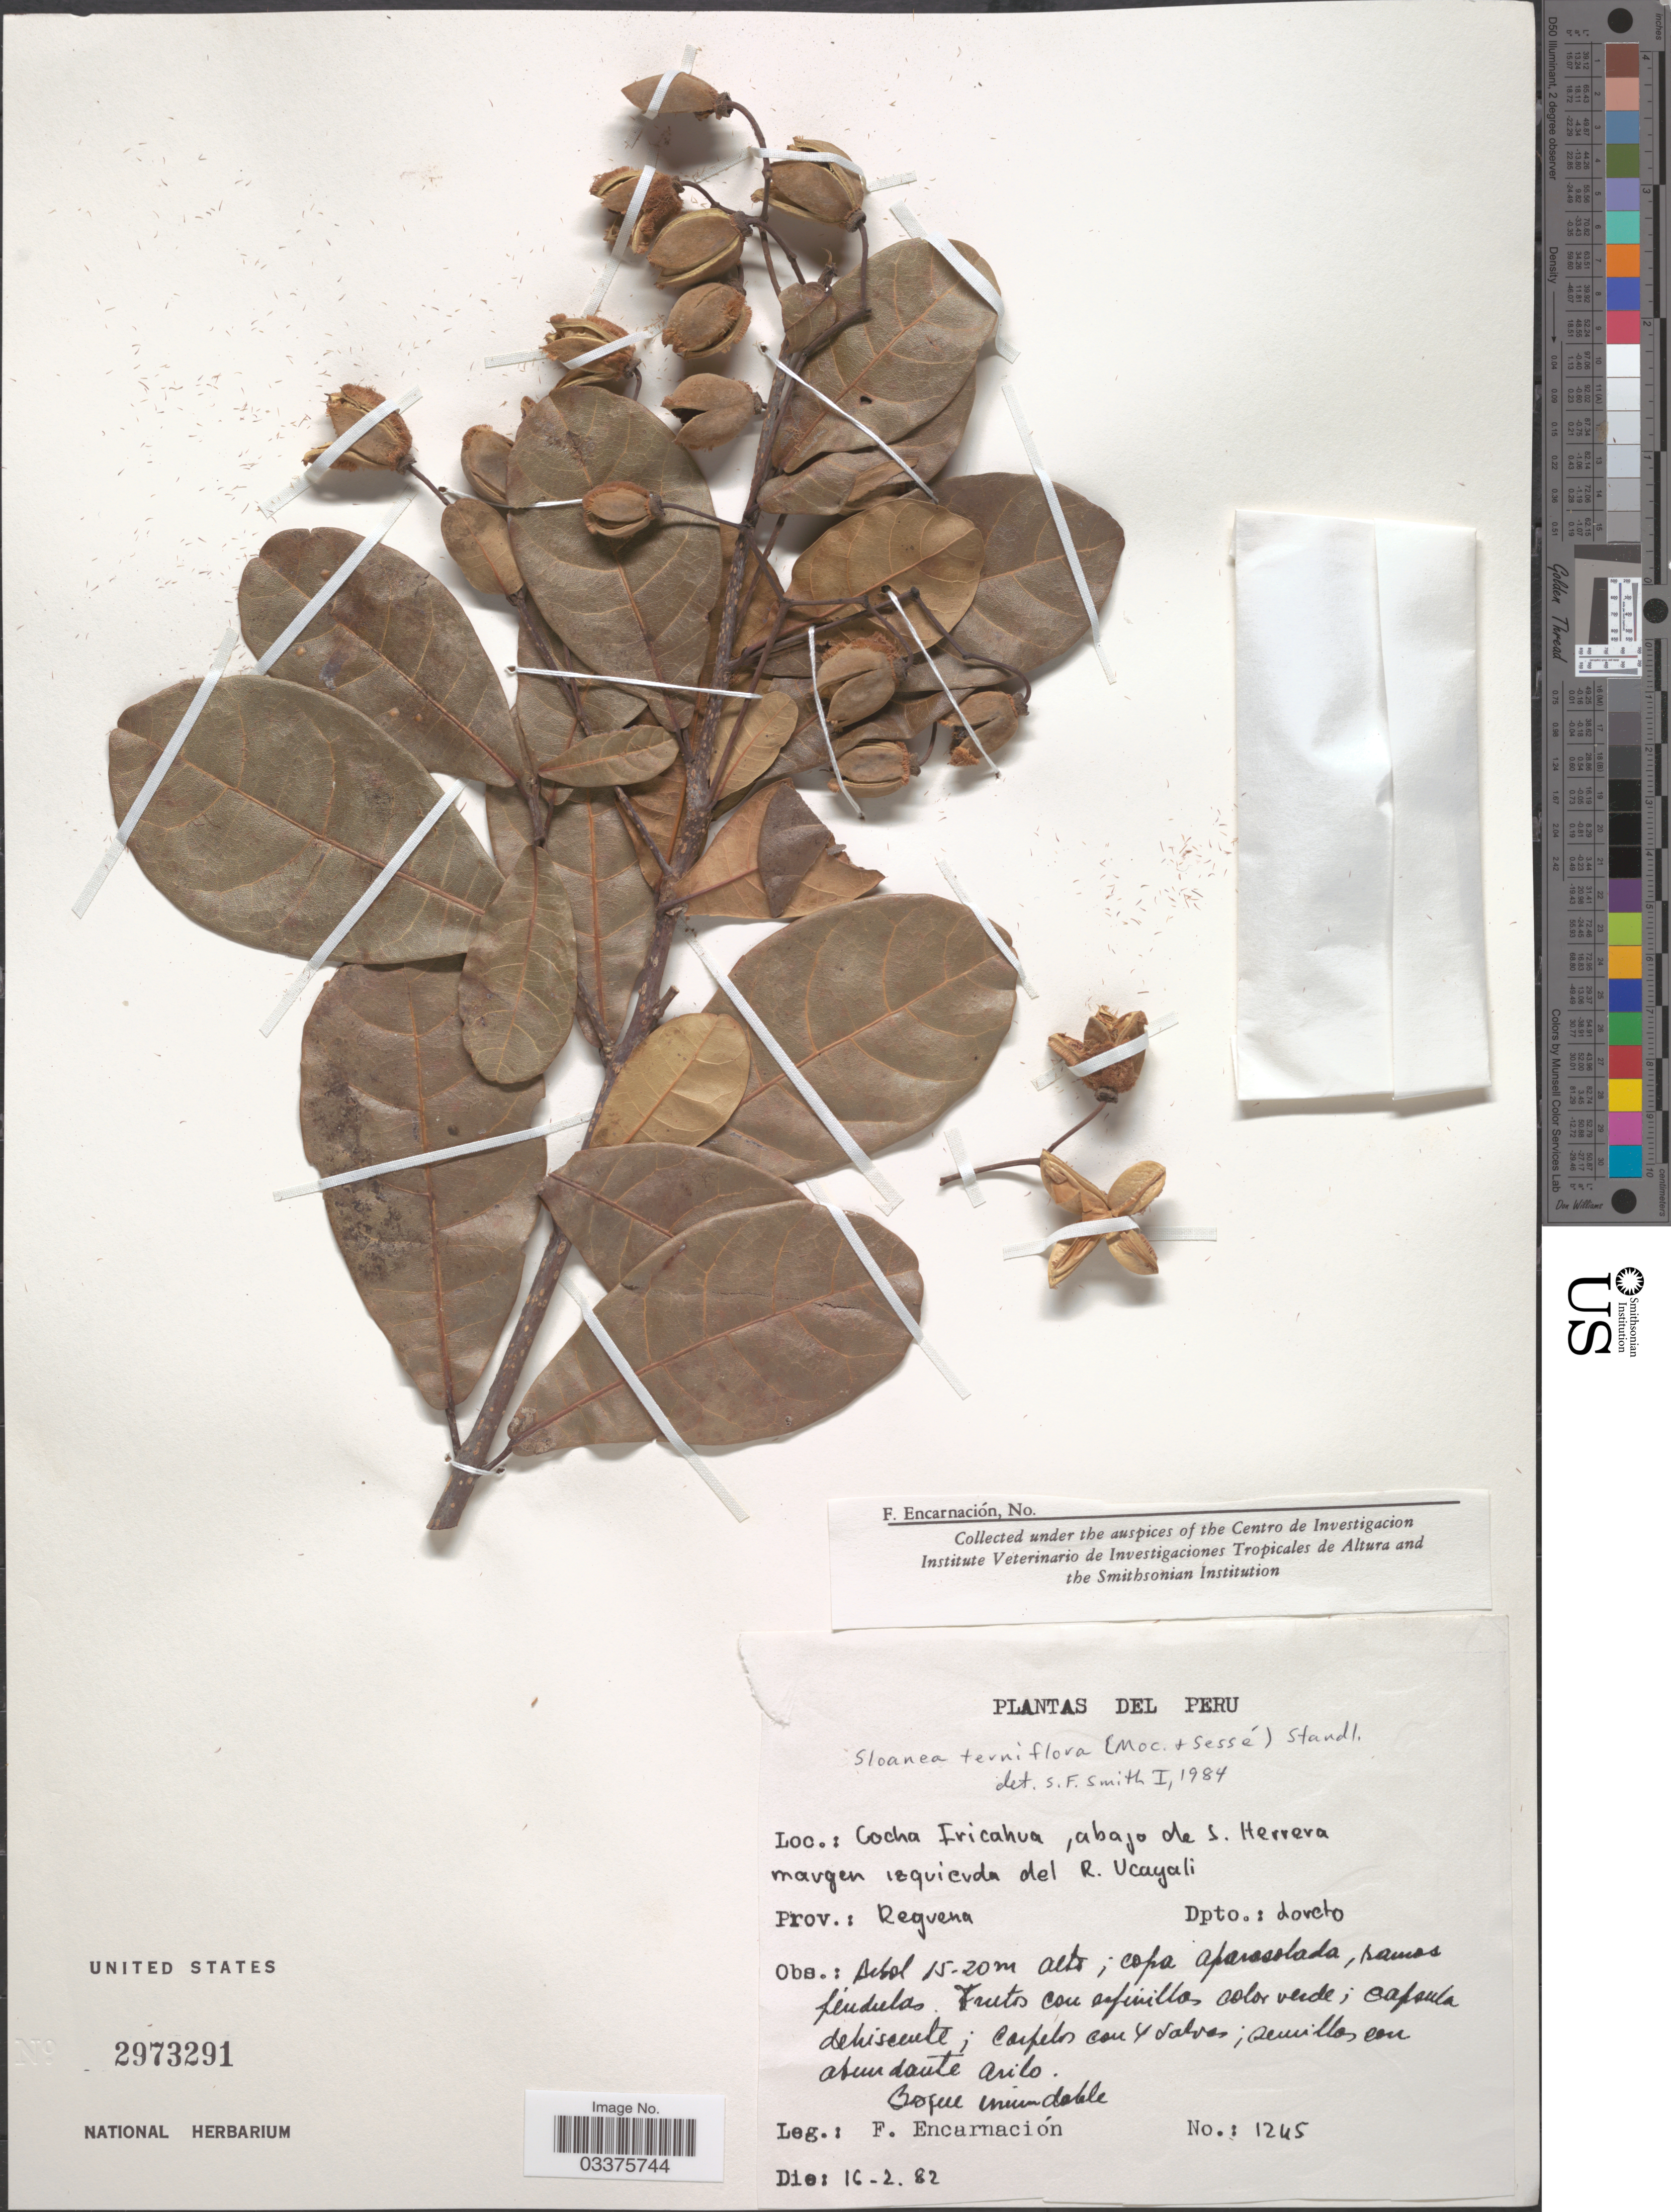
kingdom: Plantae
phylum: Tracheophyta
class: Magnoliopsida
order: Oxalidales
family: Elaeocarpaceae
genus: Sloanea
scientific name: Sloanea terniflora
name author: (Moc. & Sessé ex DC.) Standl.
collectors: F. Encarnación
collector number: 1245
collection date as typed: Transcribed d/m/y: 16/2/82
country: Peru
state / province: Loreto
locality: Cocha Iricahua, abajo de S. Herrera margen izquierda del R. Ucayali. Prov.: Requena. Dpto.: Loreto.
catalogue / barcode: US 2973291